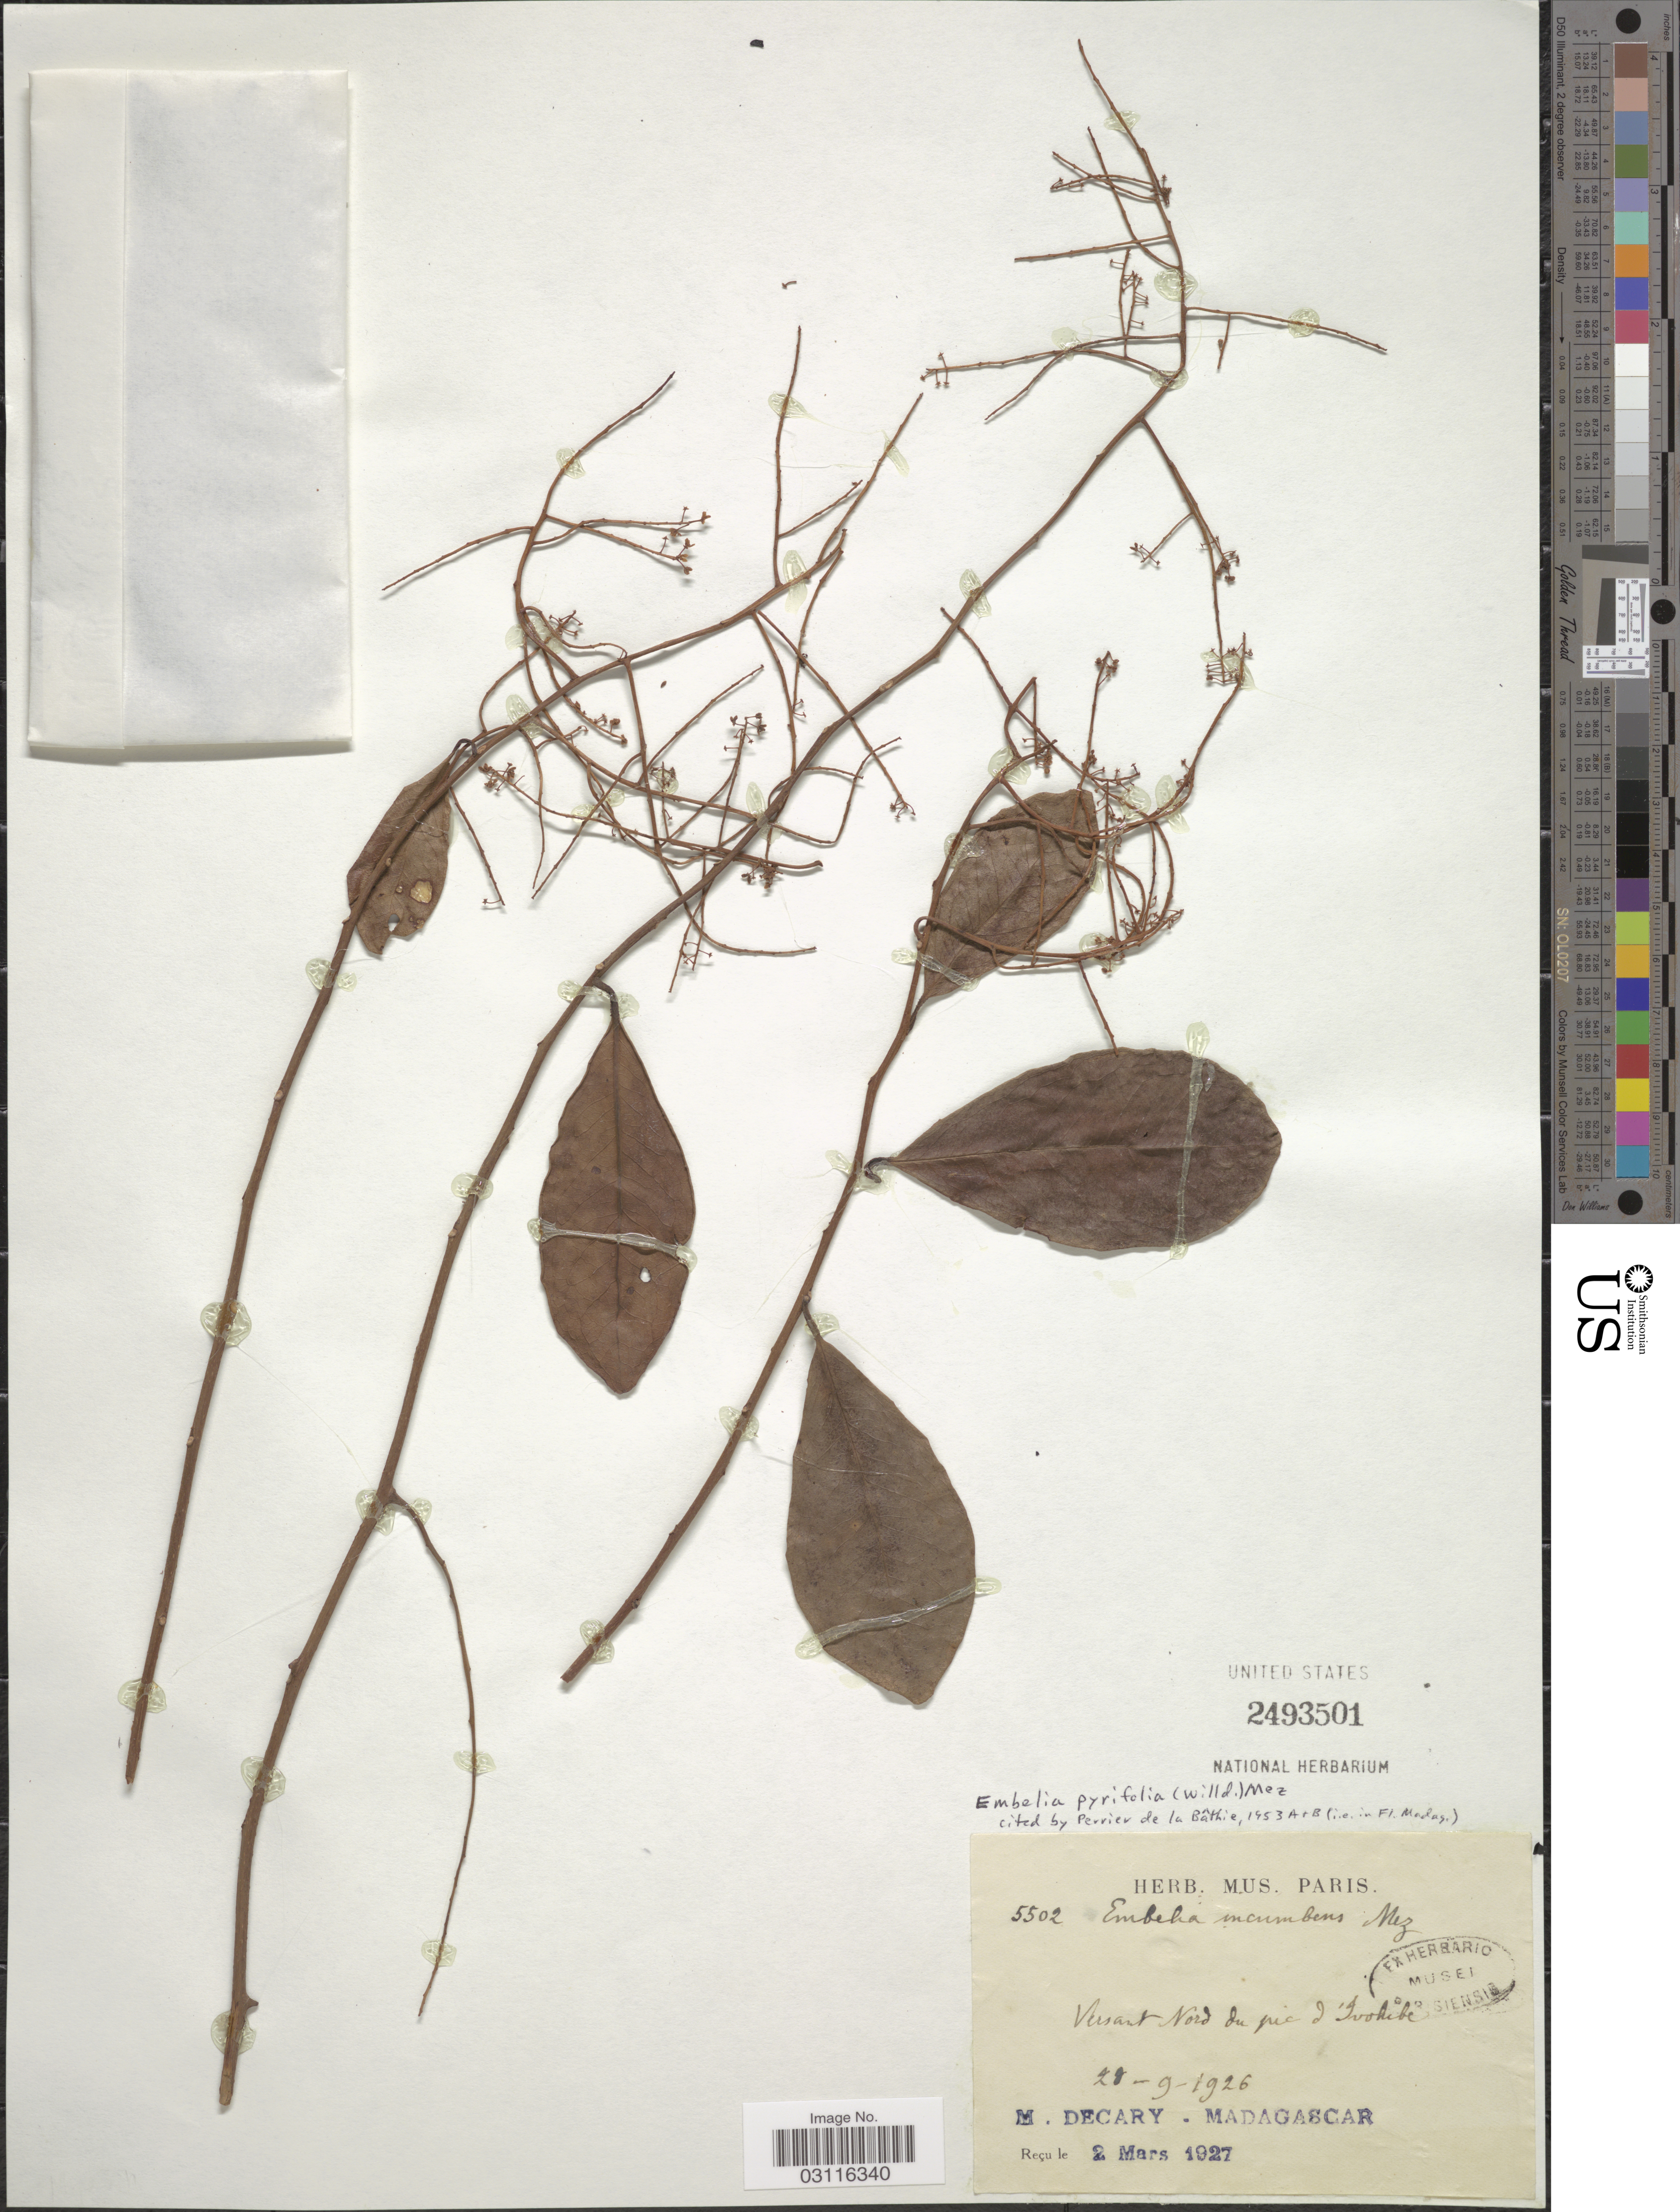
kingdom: Plantae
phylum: Tracheophyta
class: Magnoliopsida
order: Ericales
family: Primulaceae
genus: Embelia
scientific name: Embelia pyrifolia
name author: (Willd. ex Roem. & Schult.) Mez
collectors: R. Decary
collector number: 5502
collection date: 1926-09-28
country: Madagascar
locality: Versant nord du pic d'Ivohibe [north slope of the peak of Ivohibe]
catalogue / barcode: US 2493501